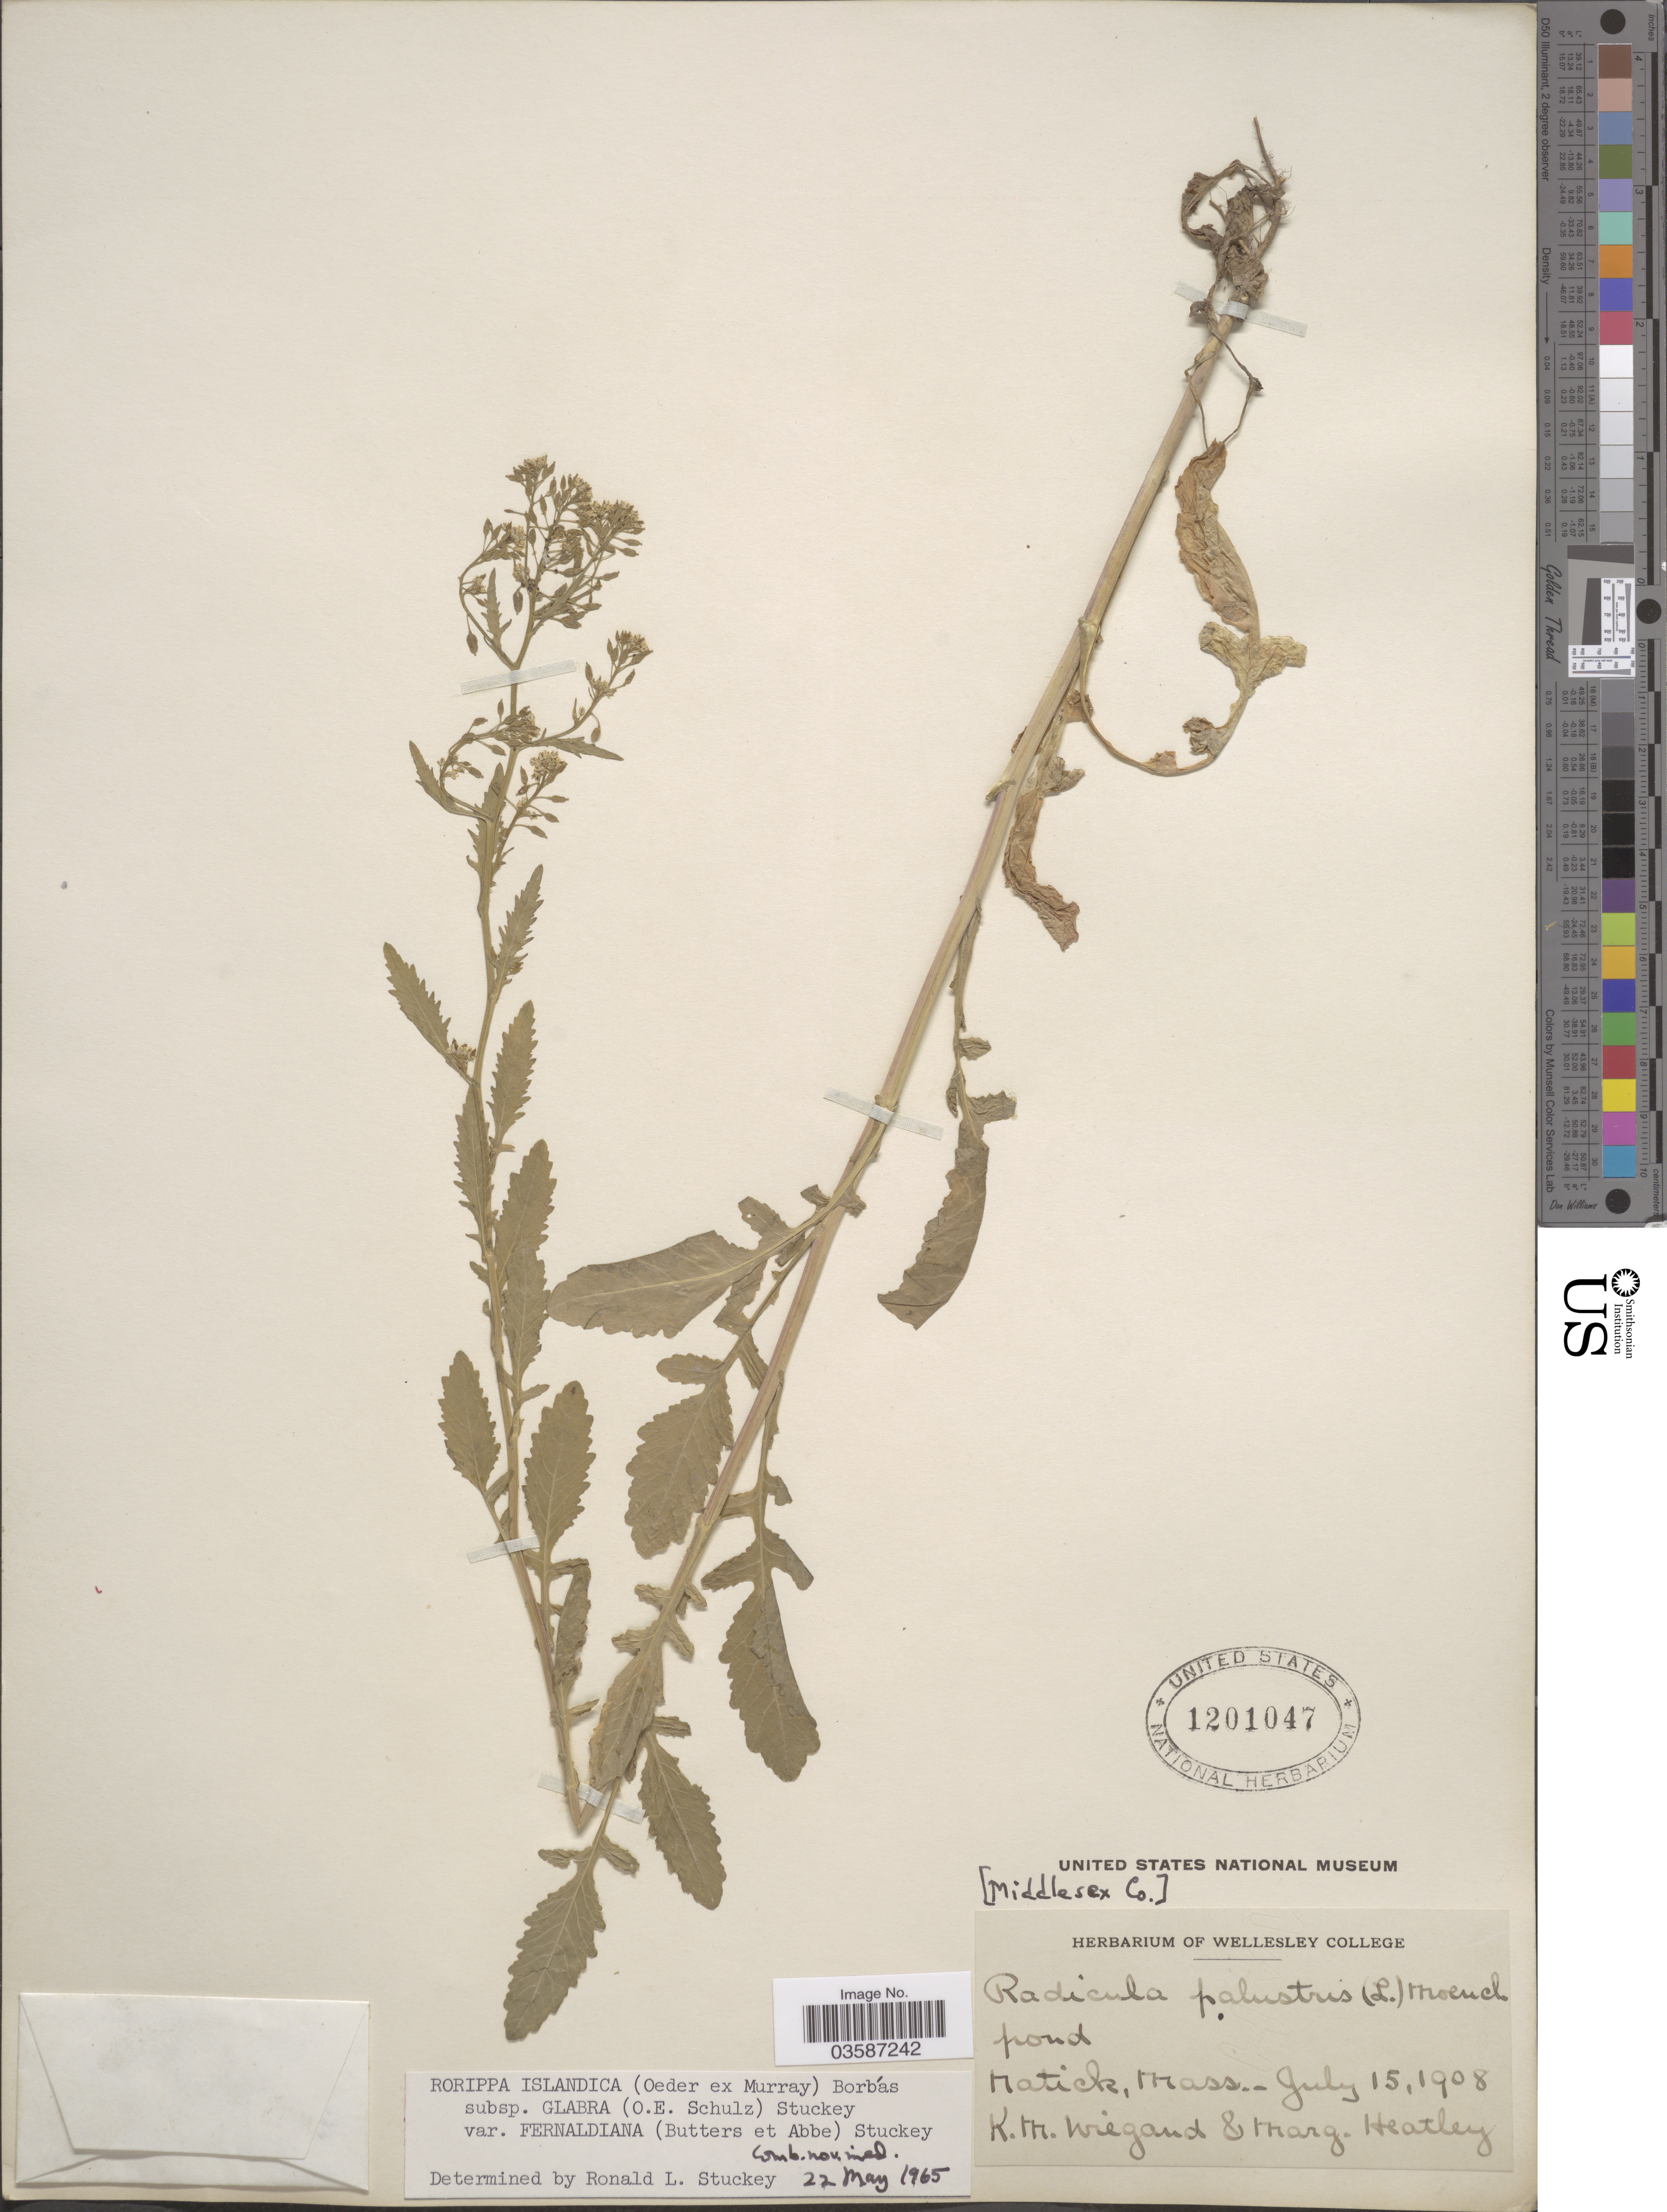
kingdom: Plantae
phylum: Tracheophyta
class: Magnoliopsida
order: Brassicales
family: Brassicaceae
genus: Rorippa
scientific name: Rorippa islandica var. fernaldiana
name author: Butters & Abbe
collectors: K. M. Wiegand & M. Heatley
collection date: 1908-07-15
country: United States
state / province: Massachusetts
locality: Matick. Middlesex Co.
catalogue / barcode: US 1201047